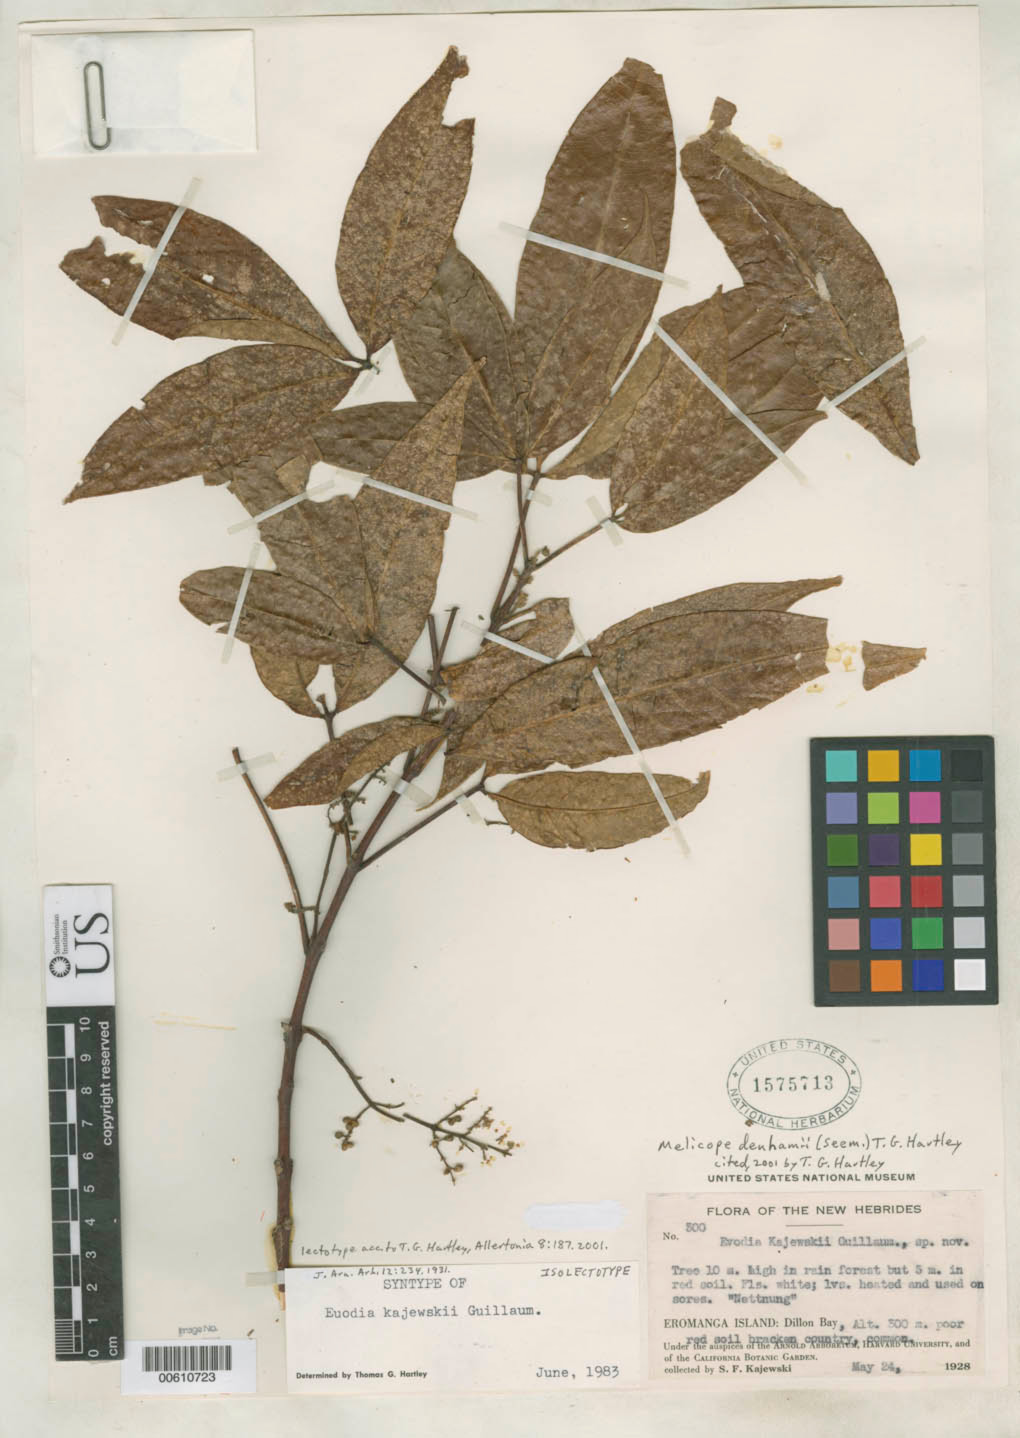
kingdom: Plantae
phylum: Tracheophyta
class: Magnoliopsida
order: Sapindales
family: Rutaceae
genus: Euodia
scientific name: Euodia kajewskii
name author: Guillaumin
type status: Isolectotype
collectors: S. Kajewski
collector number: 300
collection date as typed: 24 May 1928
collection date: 1928-05-24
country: Vanuatu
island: Erromango [Eromanga]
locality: Dillon Bay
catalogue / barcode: US 1575713